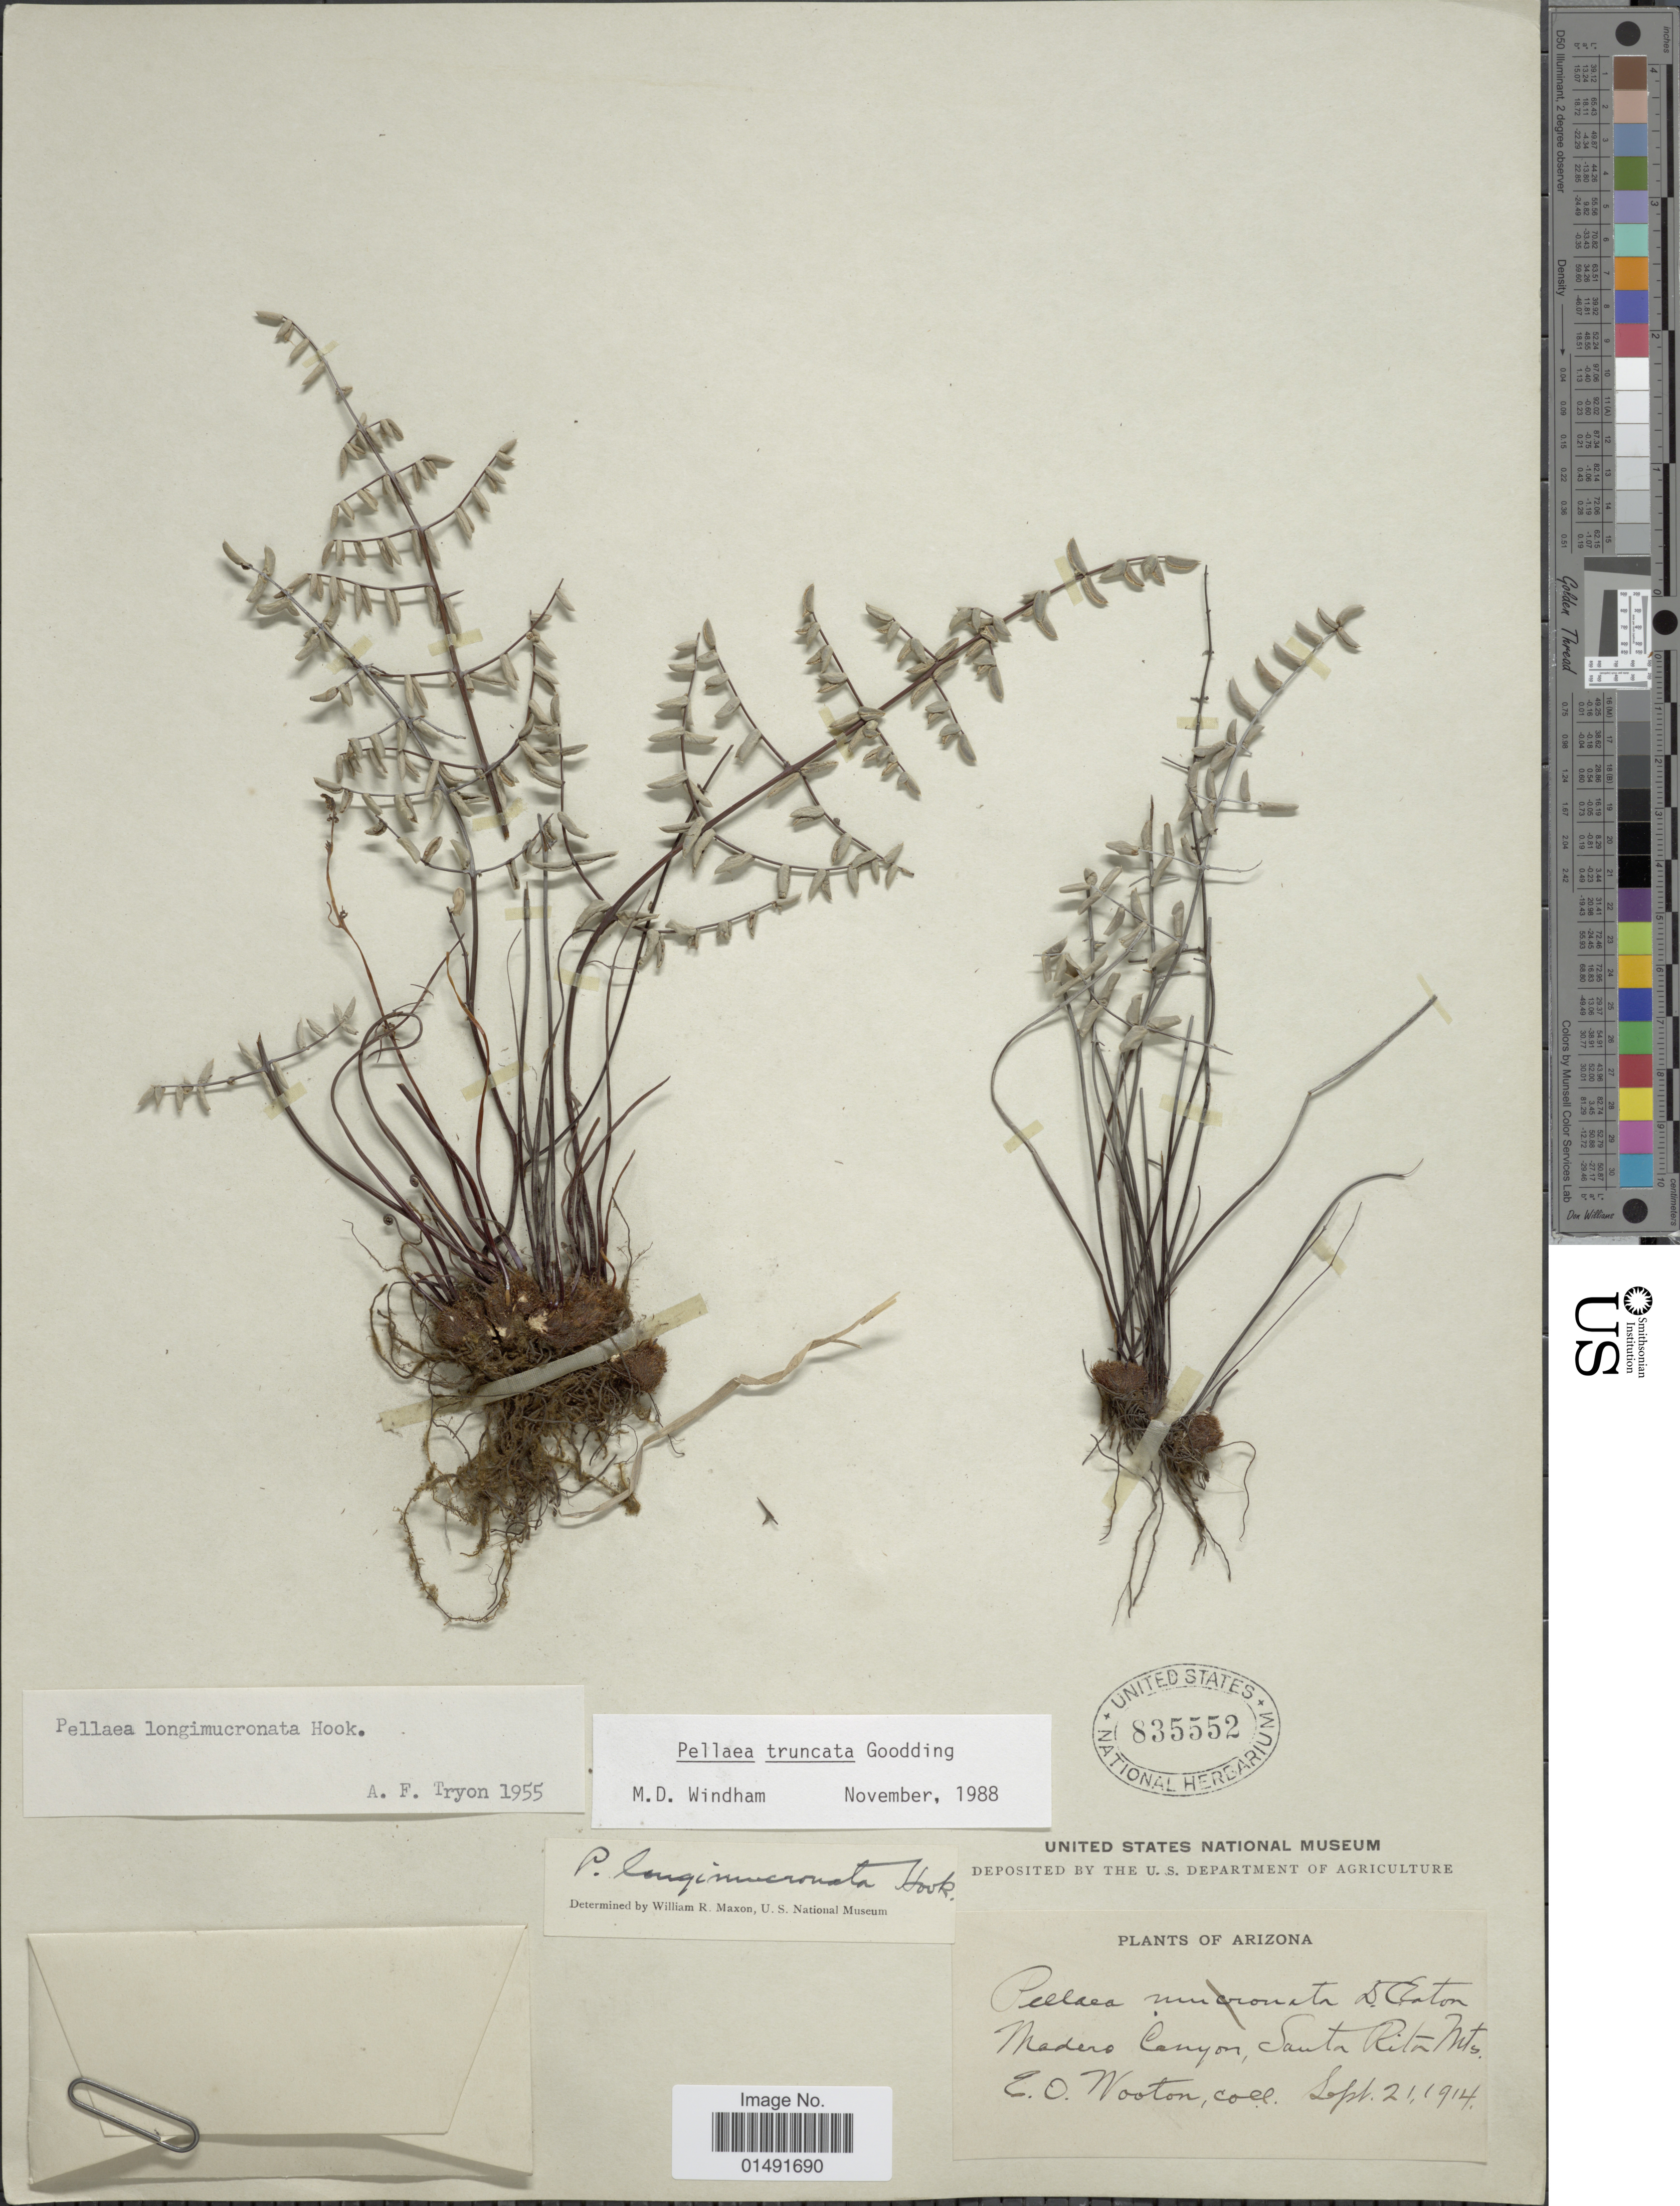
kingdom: Plantae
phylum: Tracheophyta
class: Polypodiopsida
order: Polypodiales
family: Pteridaceae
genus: Pellaea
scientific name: Pellaea truncata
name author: Goodd.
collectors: E. O. Wooton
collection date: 1914-09-21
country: United States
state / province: Arizona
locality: Madero Canyon, Santa Rita mts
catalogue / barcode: US 835552